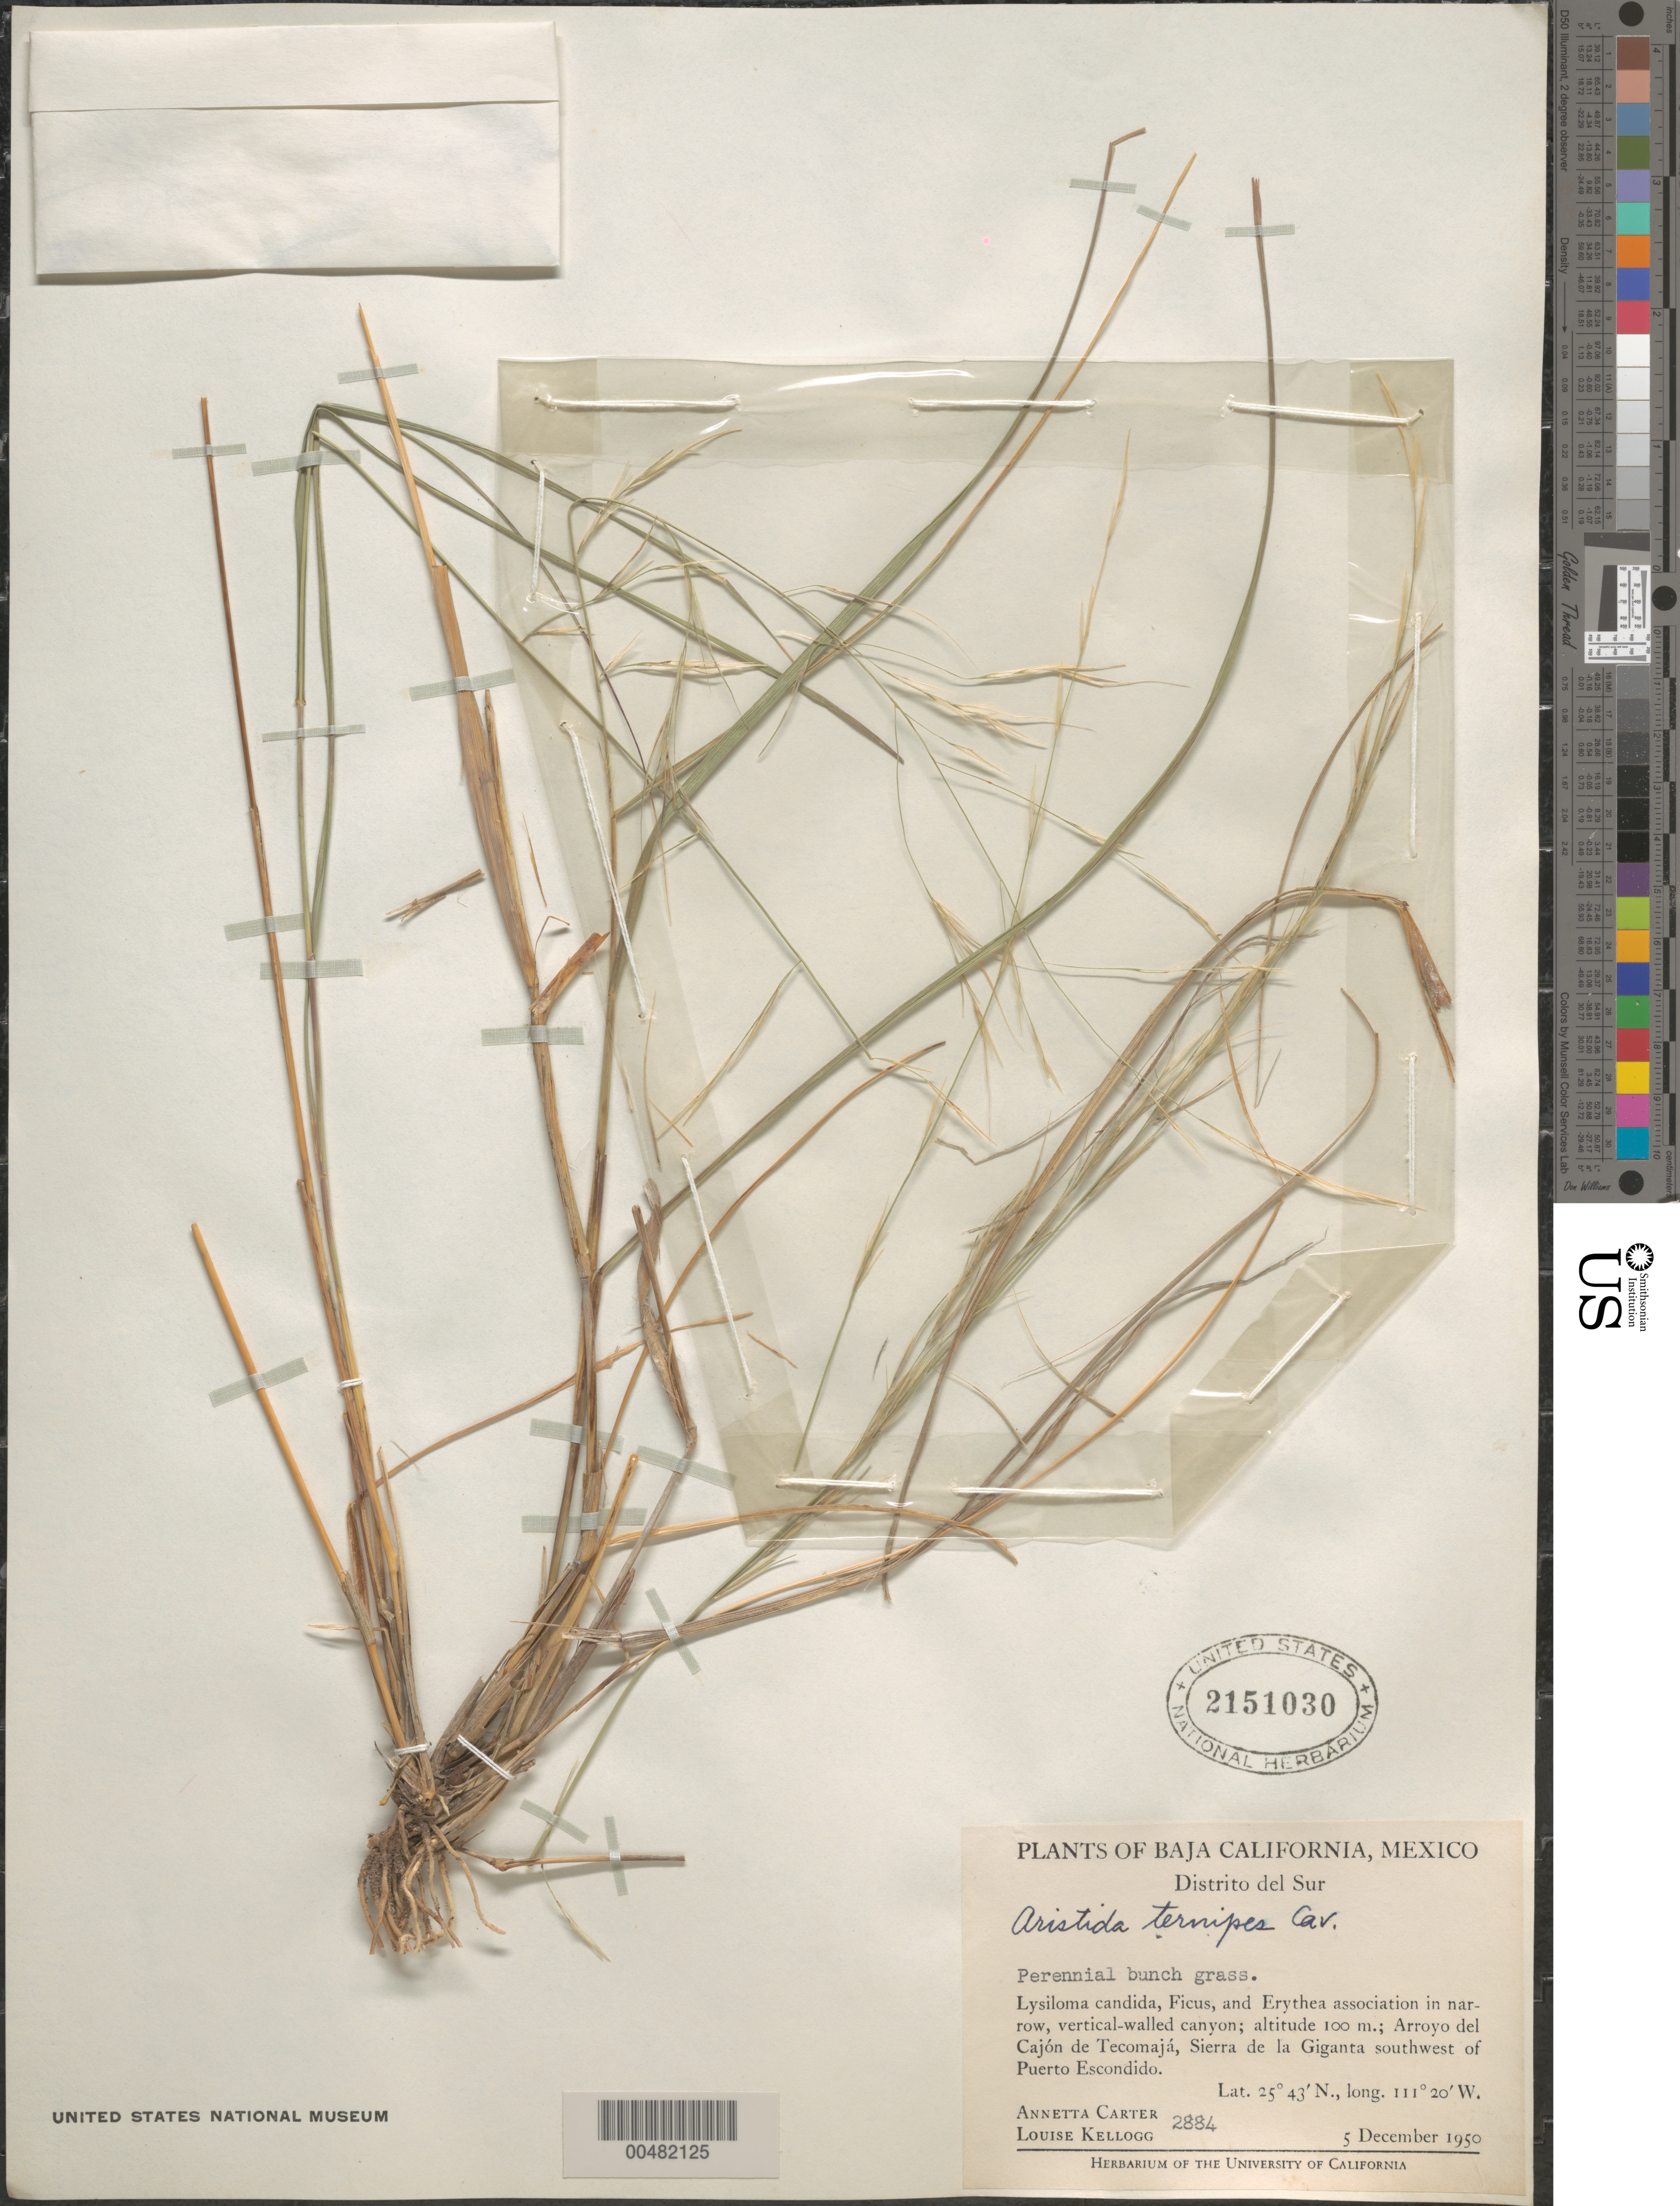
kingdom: Plantae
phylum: Tracheophyta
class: Liliopsida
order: Poales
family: Poaceae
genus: Aristida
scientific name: Aristida ternipes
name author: Cav.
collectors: A. M. Carter & L. Kellogg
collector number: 2884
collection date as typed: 5 Dec 1950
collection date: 1950-12-05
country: Mexico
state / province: Baja California Sur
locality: Arroyo del Cajón de Tecomajá, Sierra de la Giganta SW of Puerto Escondido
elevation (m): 100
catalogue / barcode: US 2151030